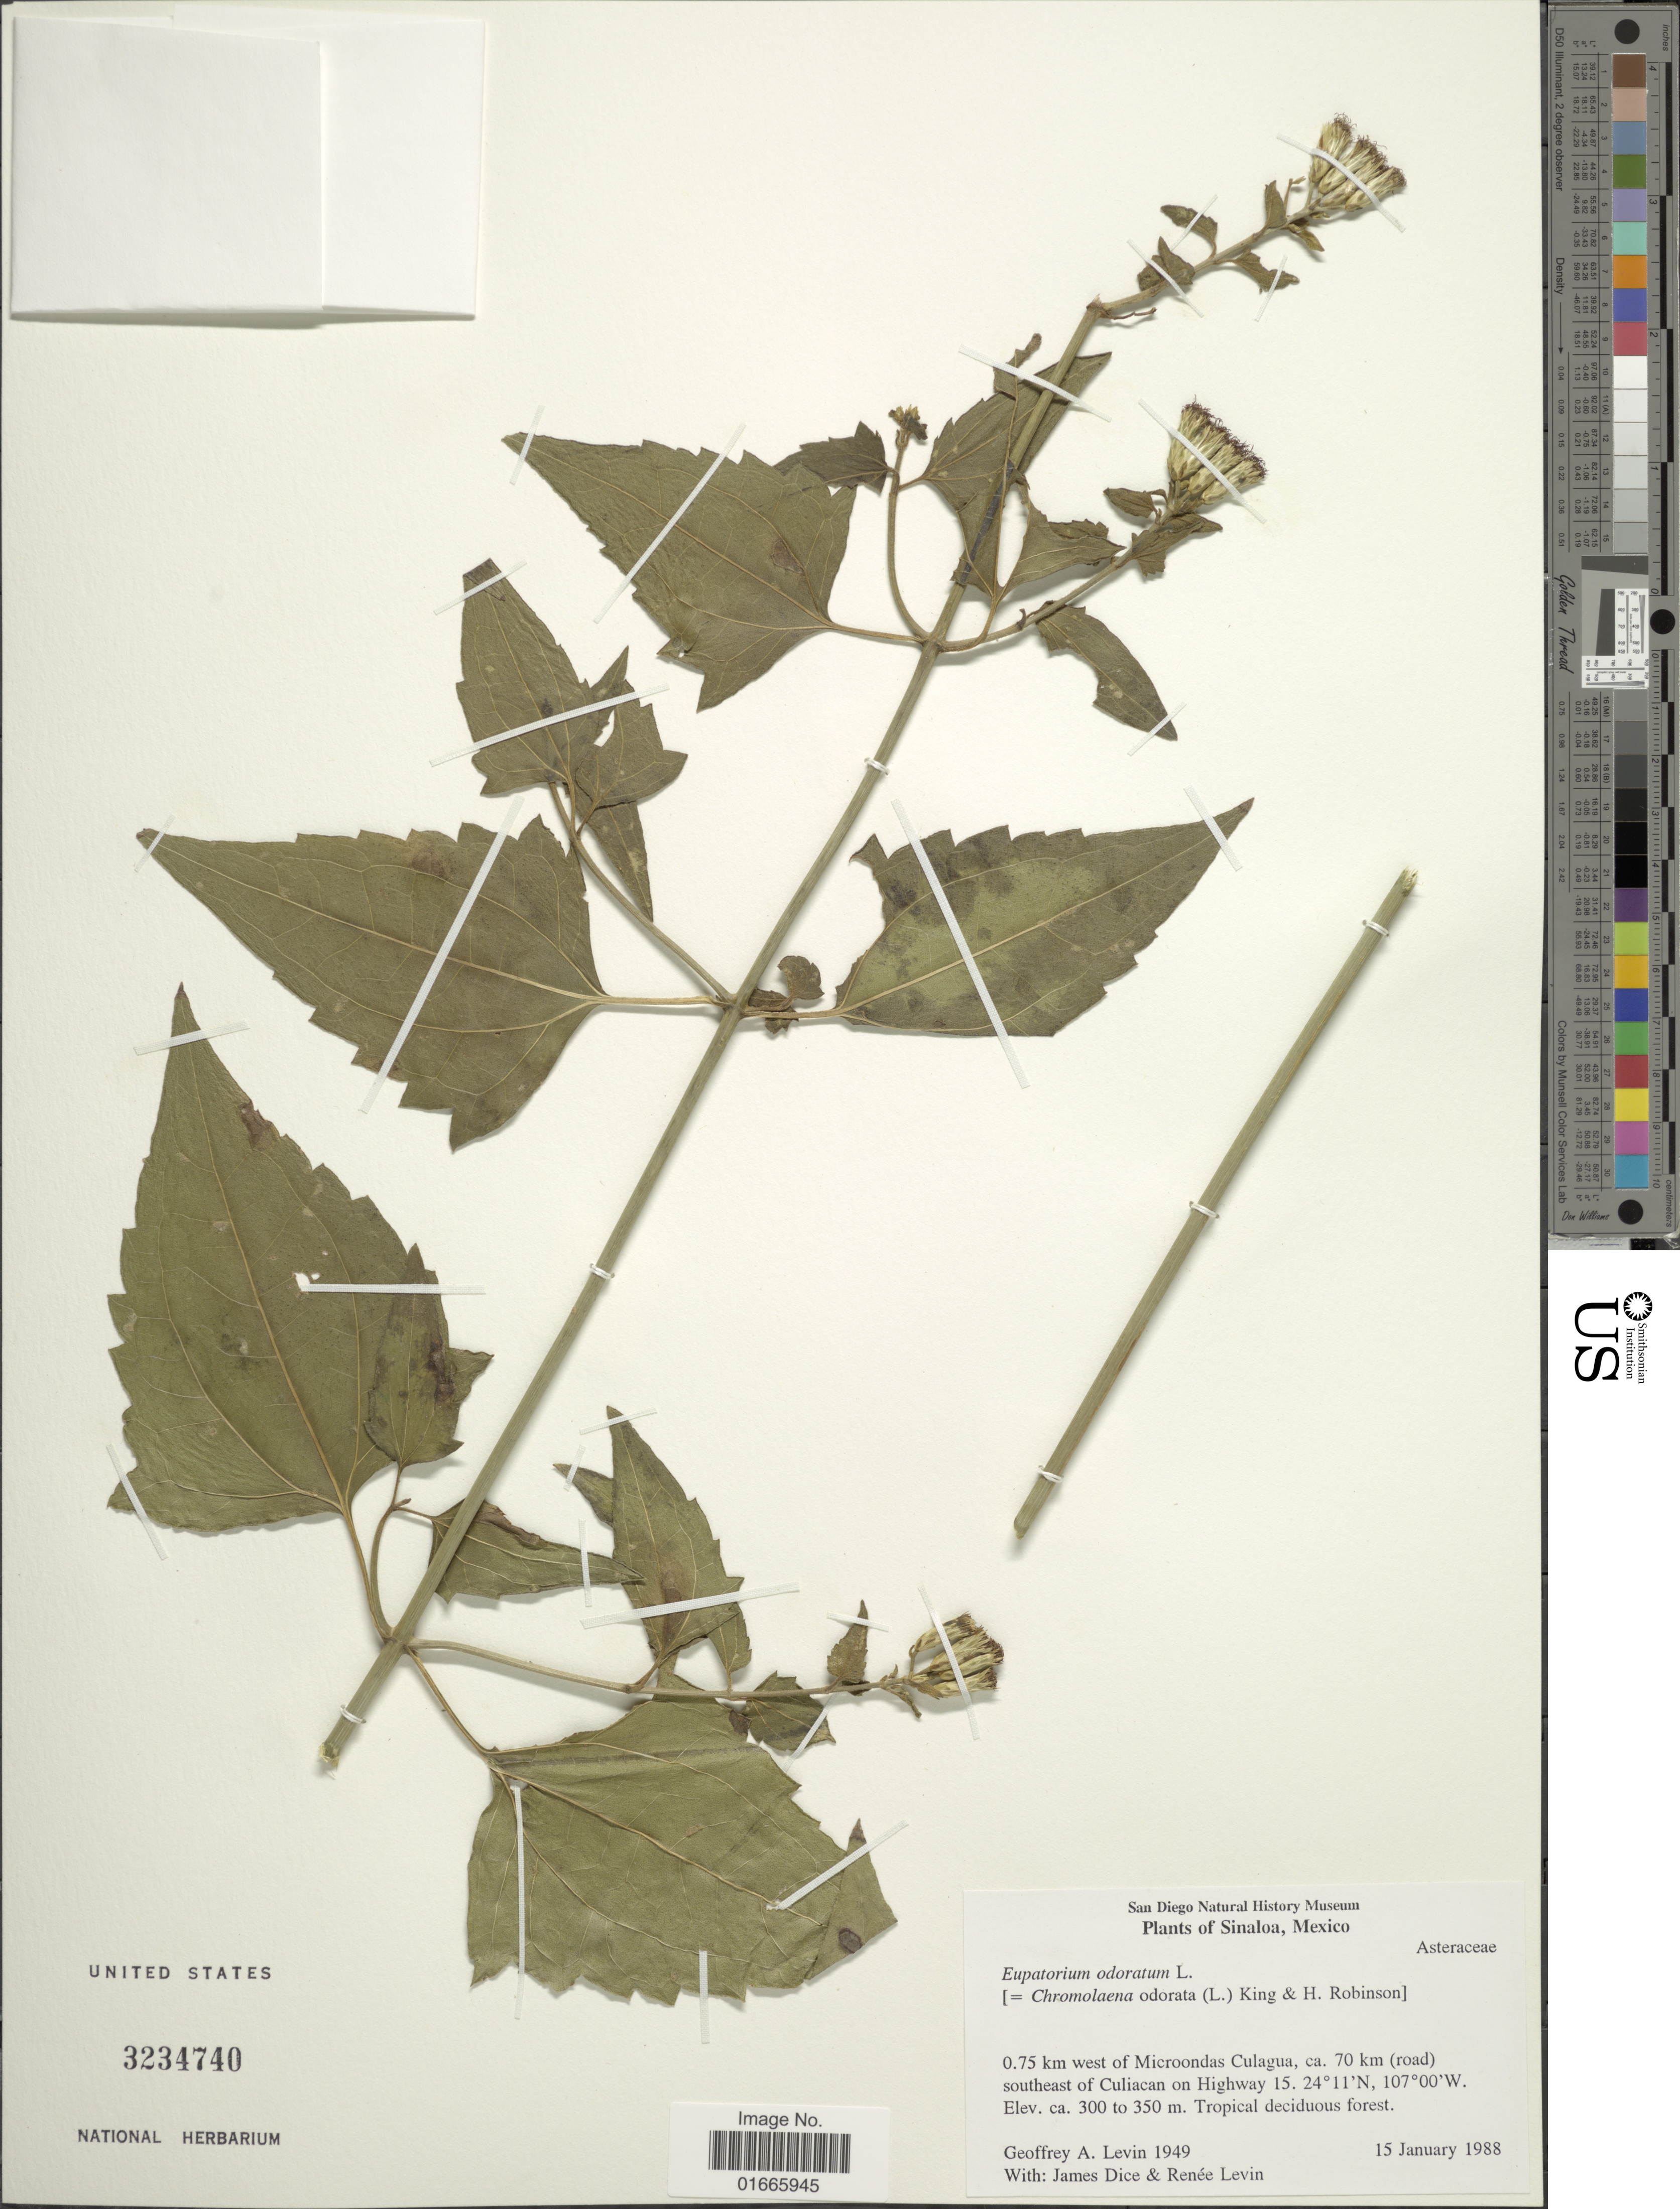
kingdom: Plantae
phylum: Tracheophyta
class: Magnoliopsida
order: Asterales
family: Asteraceae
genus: Chromolaena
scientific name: Chromolaena odorata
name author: (L.) R.M. King & H. Rob.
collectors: G. Levin, J. Dice & R. Levin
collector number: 1949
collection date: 1988-01-15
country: Mexico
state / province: Sinaloa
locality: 0.75 km west of Microondas Culagua, ca. 70 km (road) southeast of Culiacan on Highway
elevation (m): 300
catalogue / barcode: US 3234740